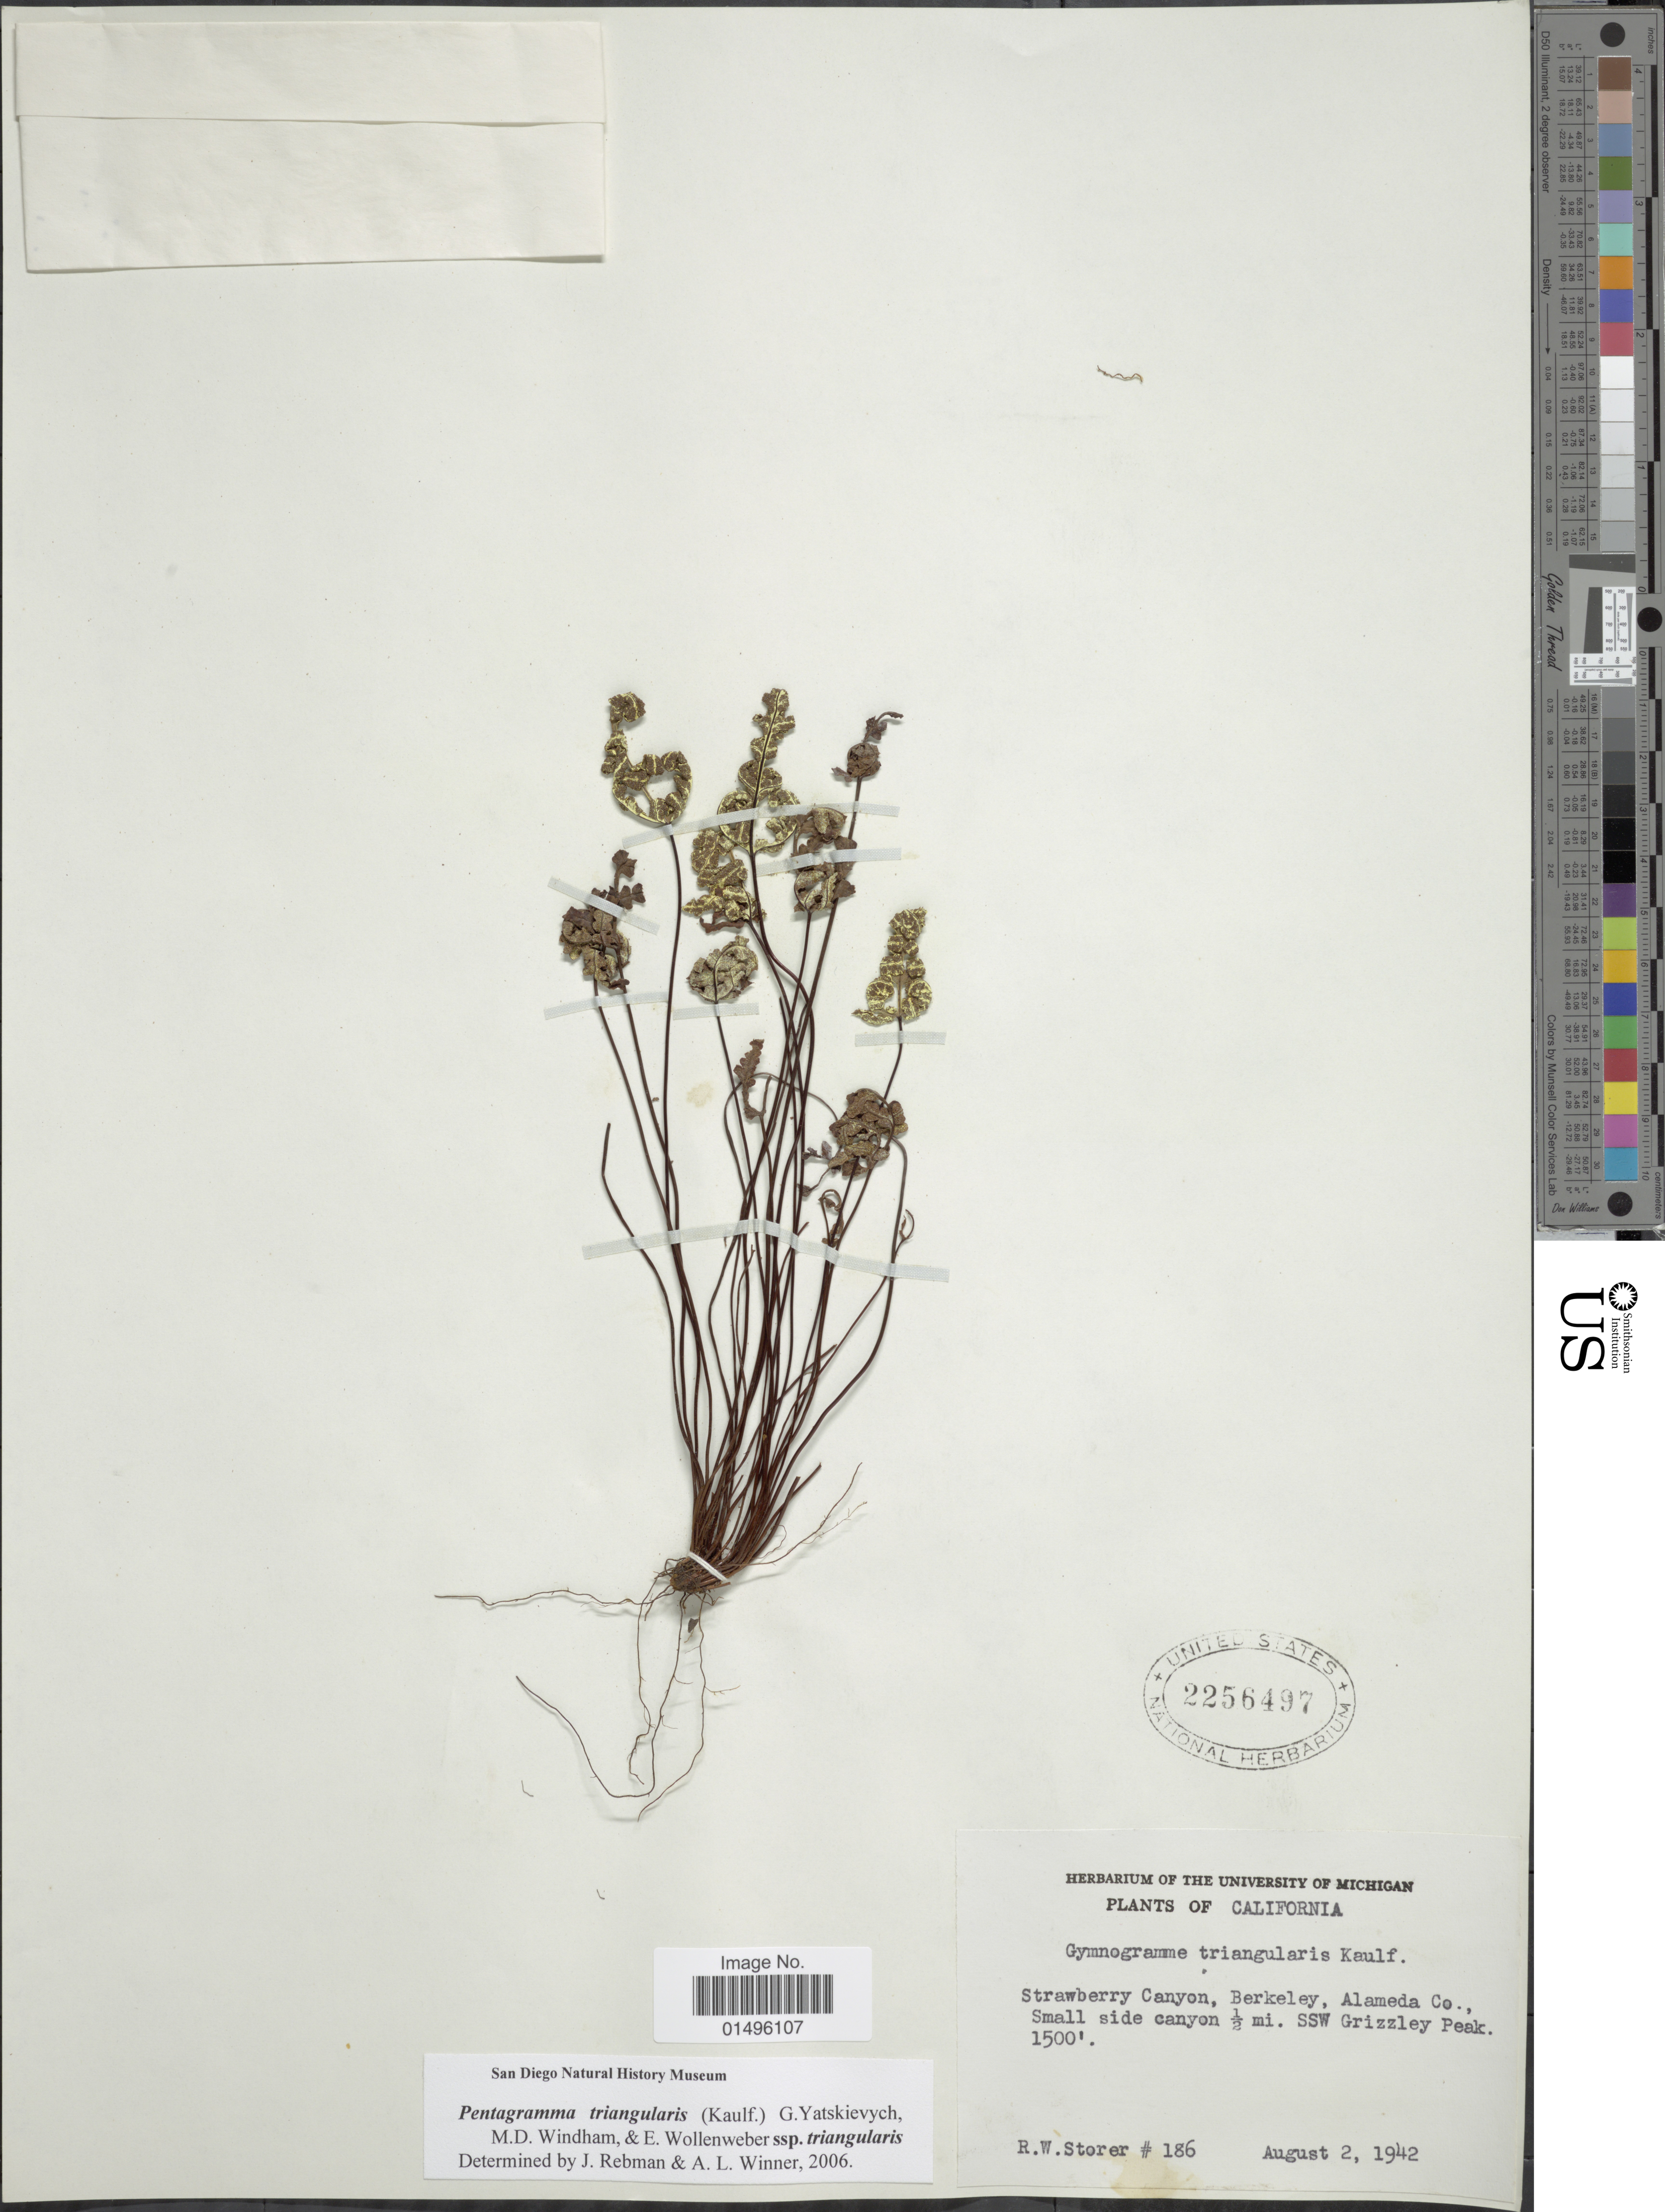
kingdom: Plantae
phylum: Tracheophyta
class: Polypodiopsida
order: Polypodiales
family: Pteridaceae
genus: Pentagramma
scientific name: Pentagramma triangularis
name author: (Kaulf.) Yatsk. et al.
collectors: R. Storer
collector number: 186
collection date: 1942-08-02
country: United States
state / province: California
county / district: Alameda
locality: California, S side Strawberry canyon, berkely, Alameda Co., Small side canyon ½ mi. SSW Grixxley Peak.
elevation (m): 457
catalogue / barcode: US 2256497